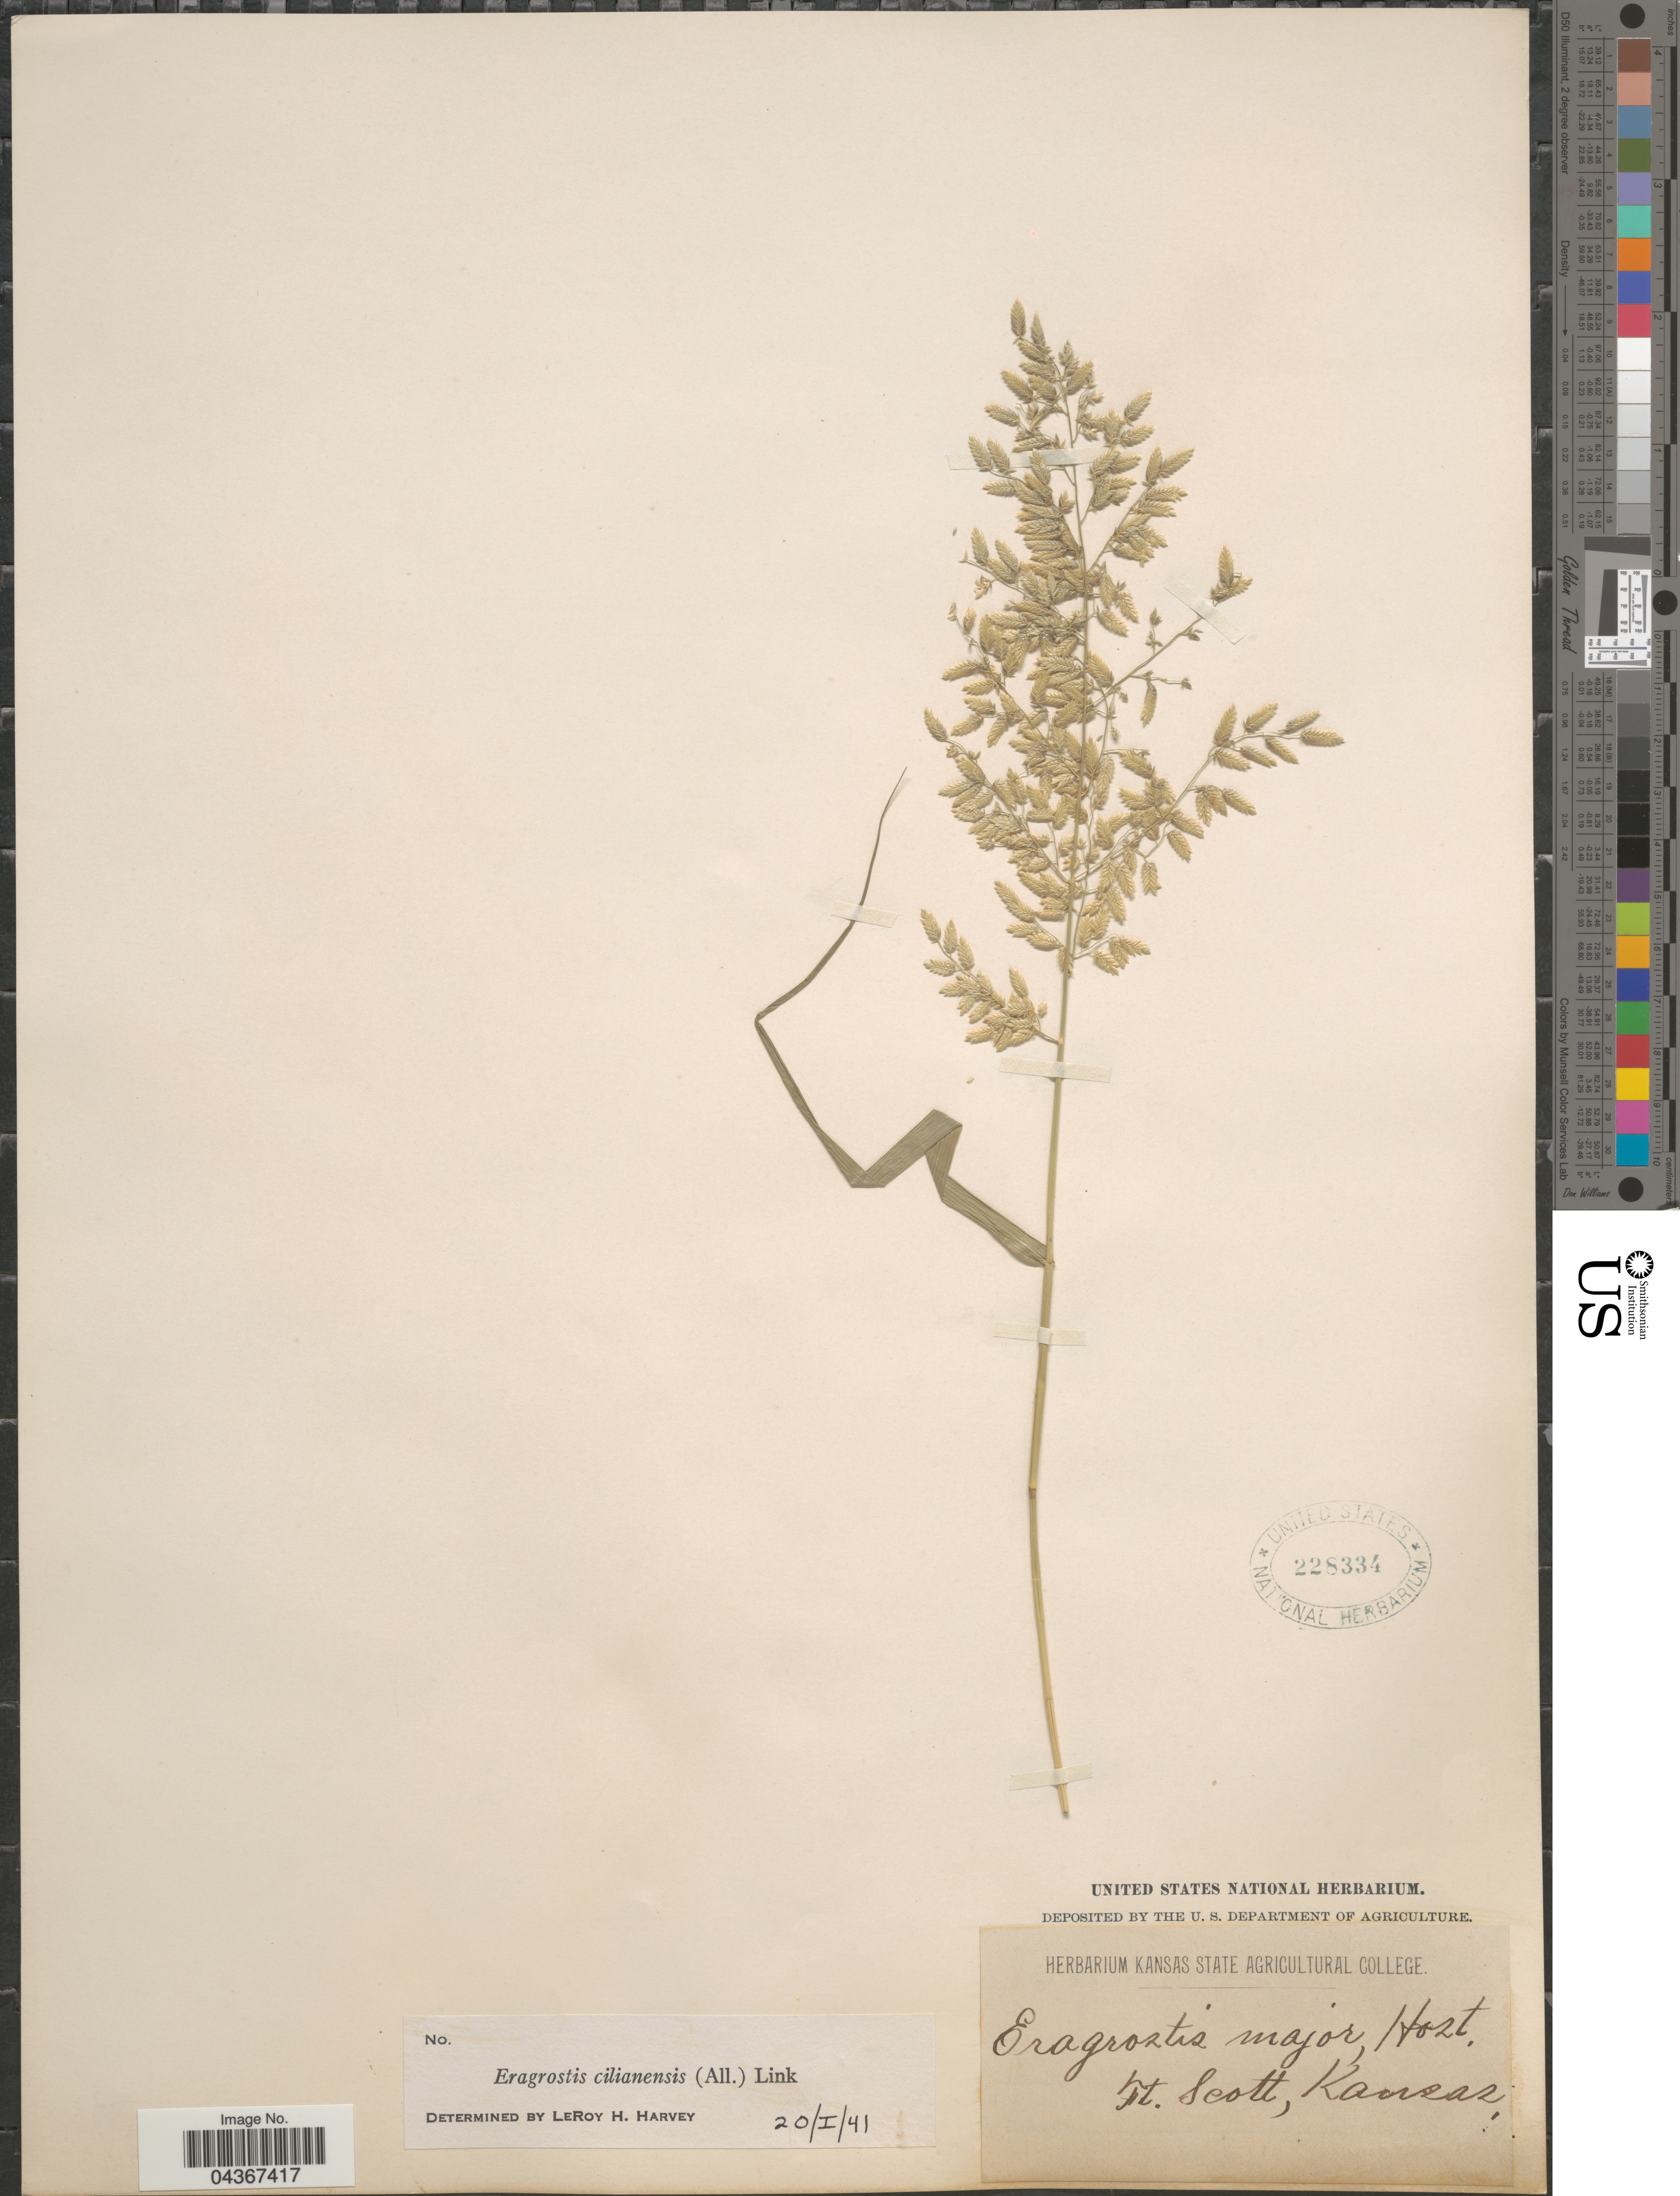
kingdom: Plantae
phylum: Tracheophyta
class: Liliopsida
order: Poales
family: Poaceae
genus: Eragrostis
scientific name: Eragrostis cilianensis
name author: (Bellardi) Vignolo ex Janch.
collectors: ex herb. Kansas State Agricultural College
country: United States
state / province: Kansas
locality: Ft. Scott.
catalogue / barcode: US 228334